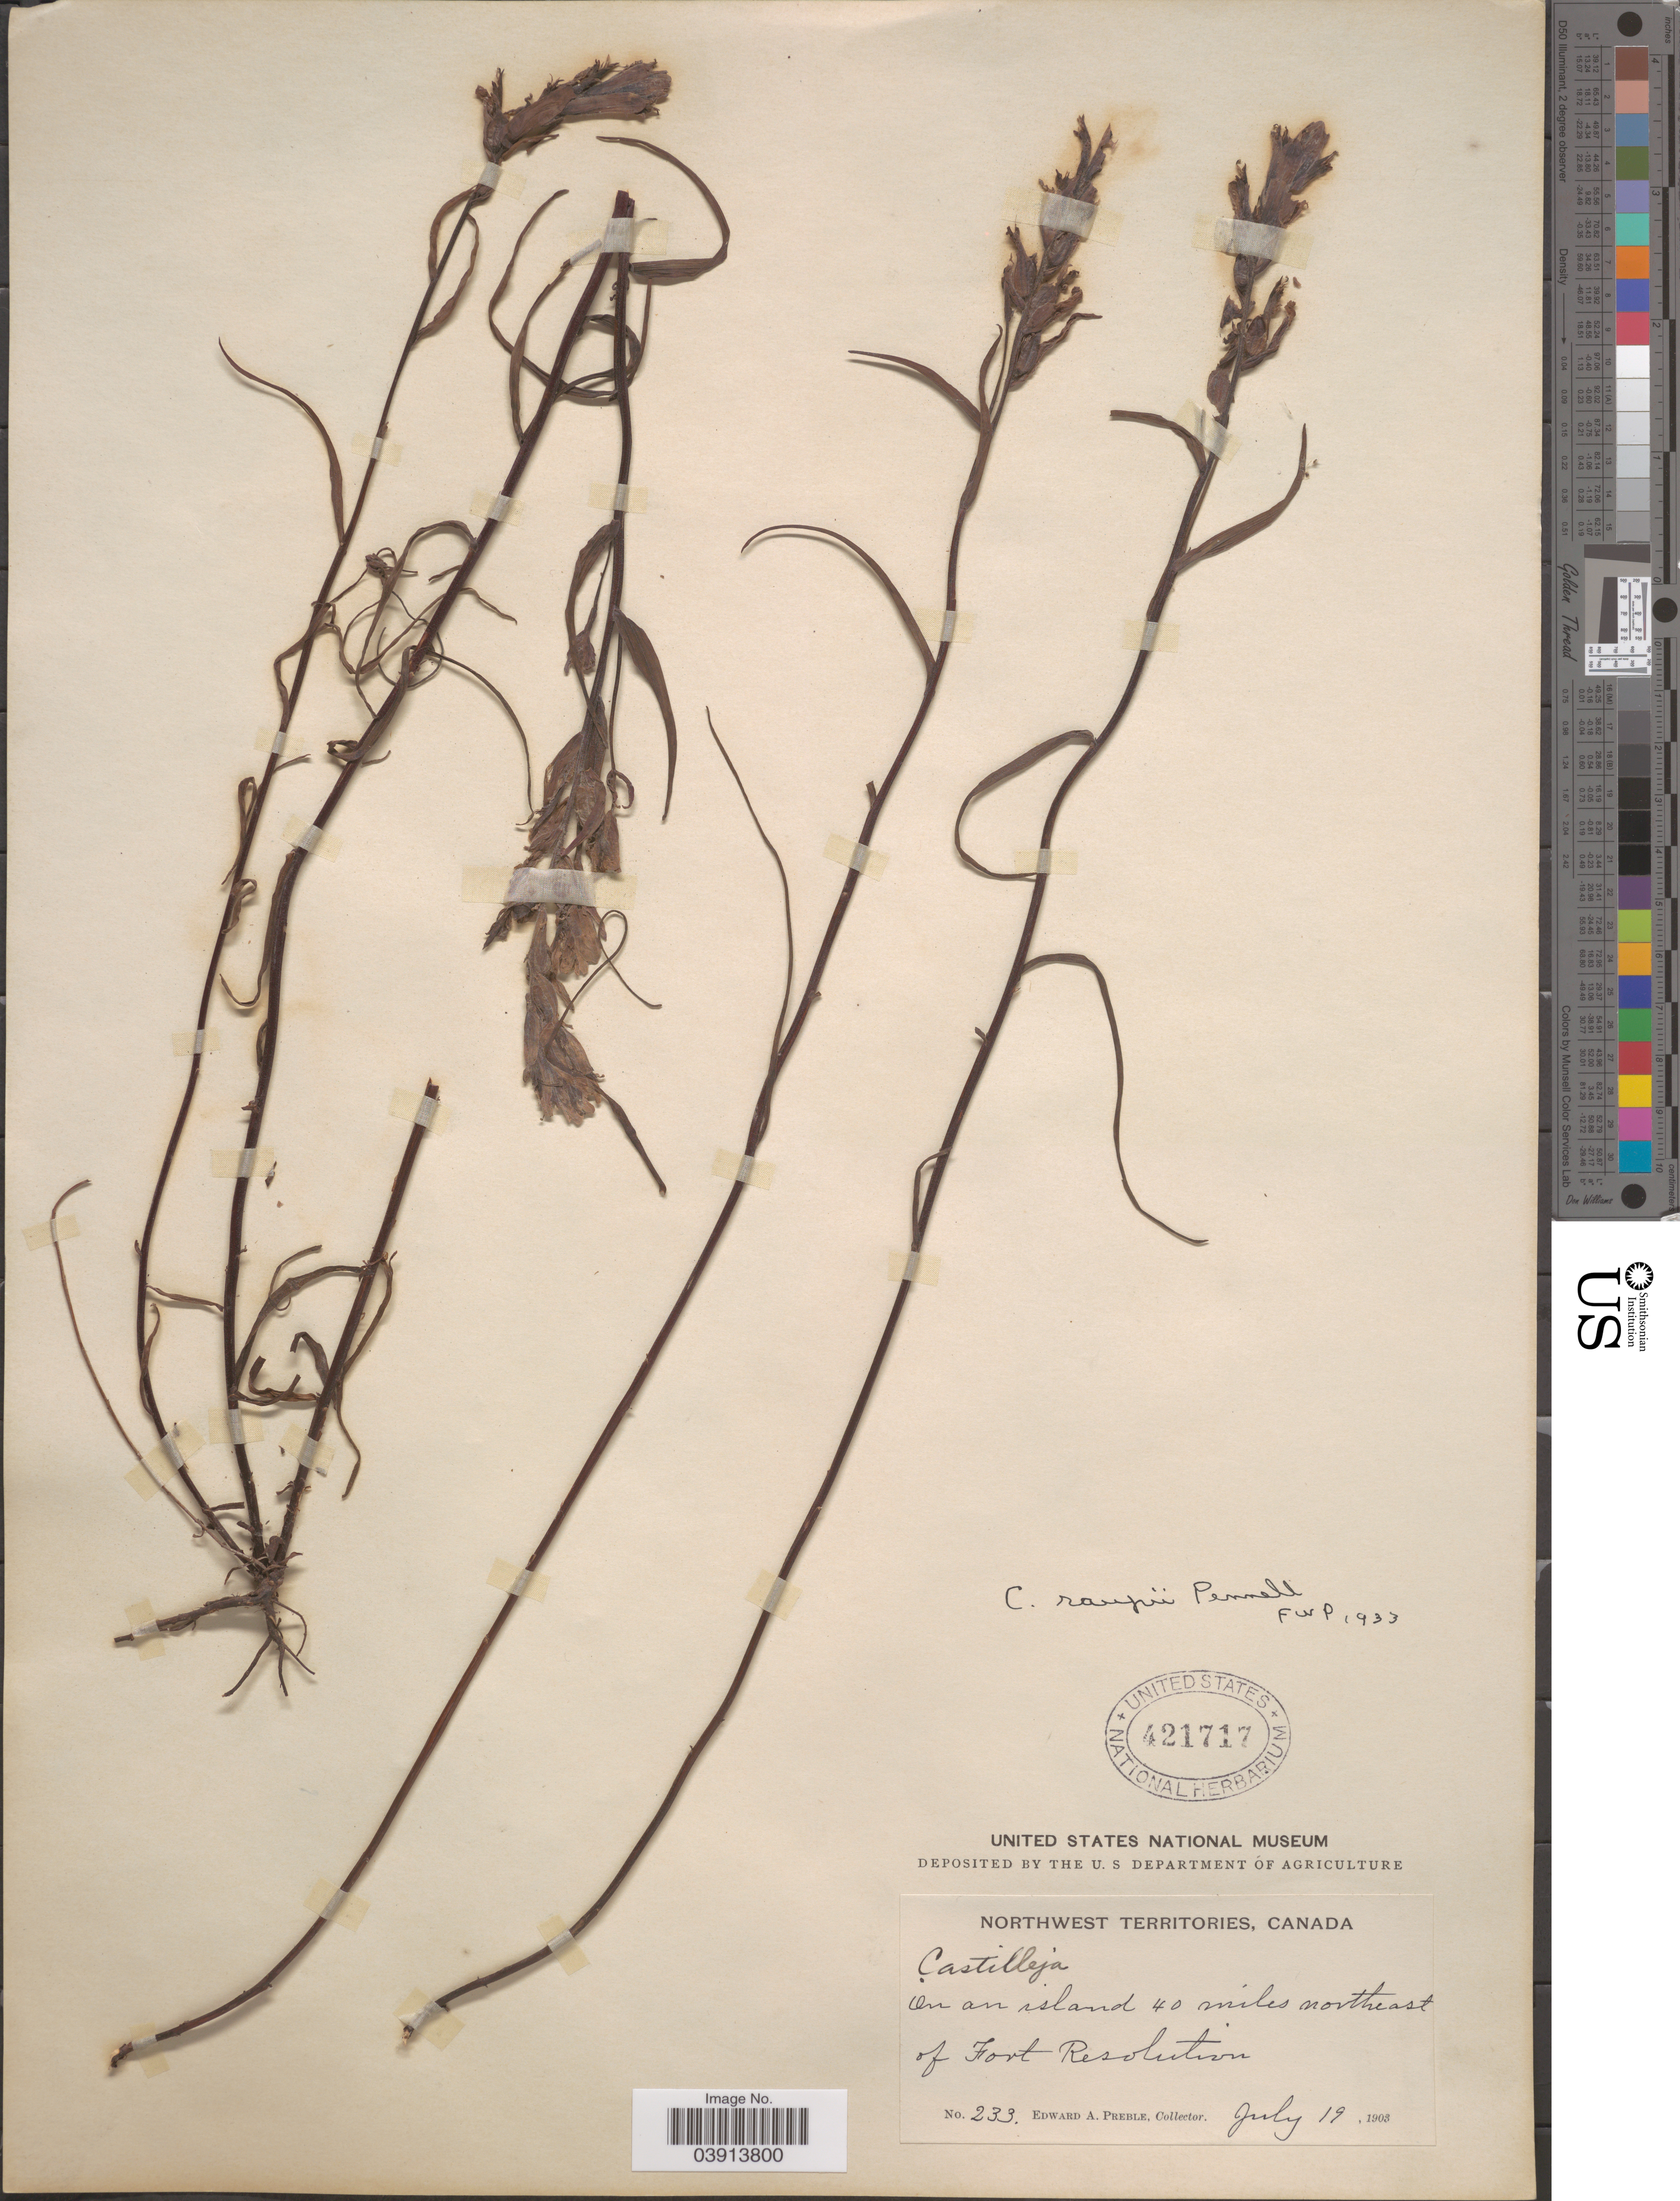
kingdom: Plantae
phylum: Tracheophyta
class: Magnoliopsida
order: Lamiales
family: Orobanchaceae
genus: Castilleja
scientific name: Castilleja raupii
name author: Pennell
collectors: E. Preble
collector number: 233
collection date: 1903-07-19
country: Canada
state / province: Northwest Territories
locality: On an island 40 miles northeast of Fort Resolution.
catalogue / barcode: US 421717